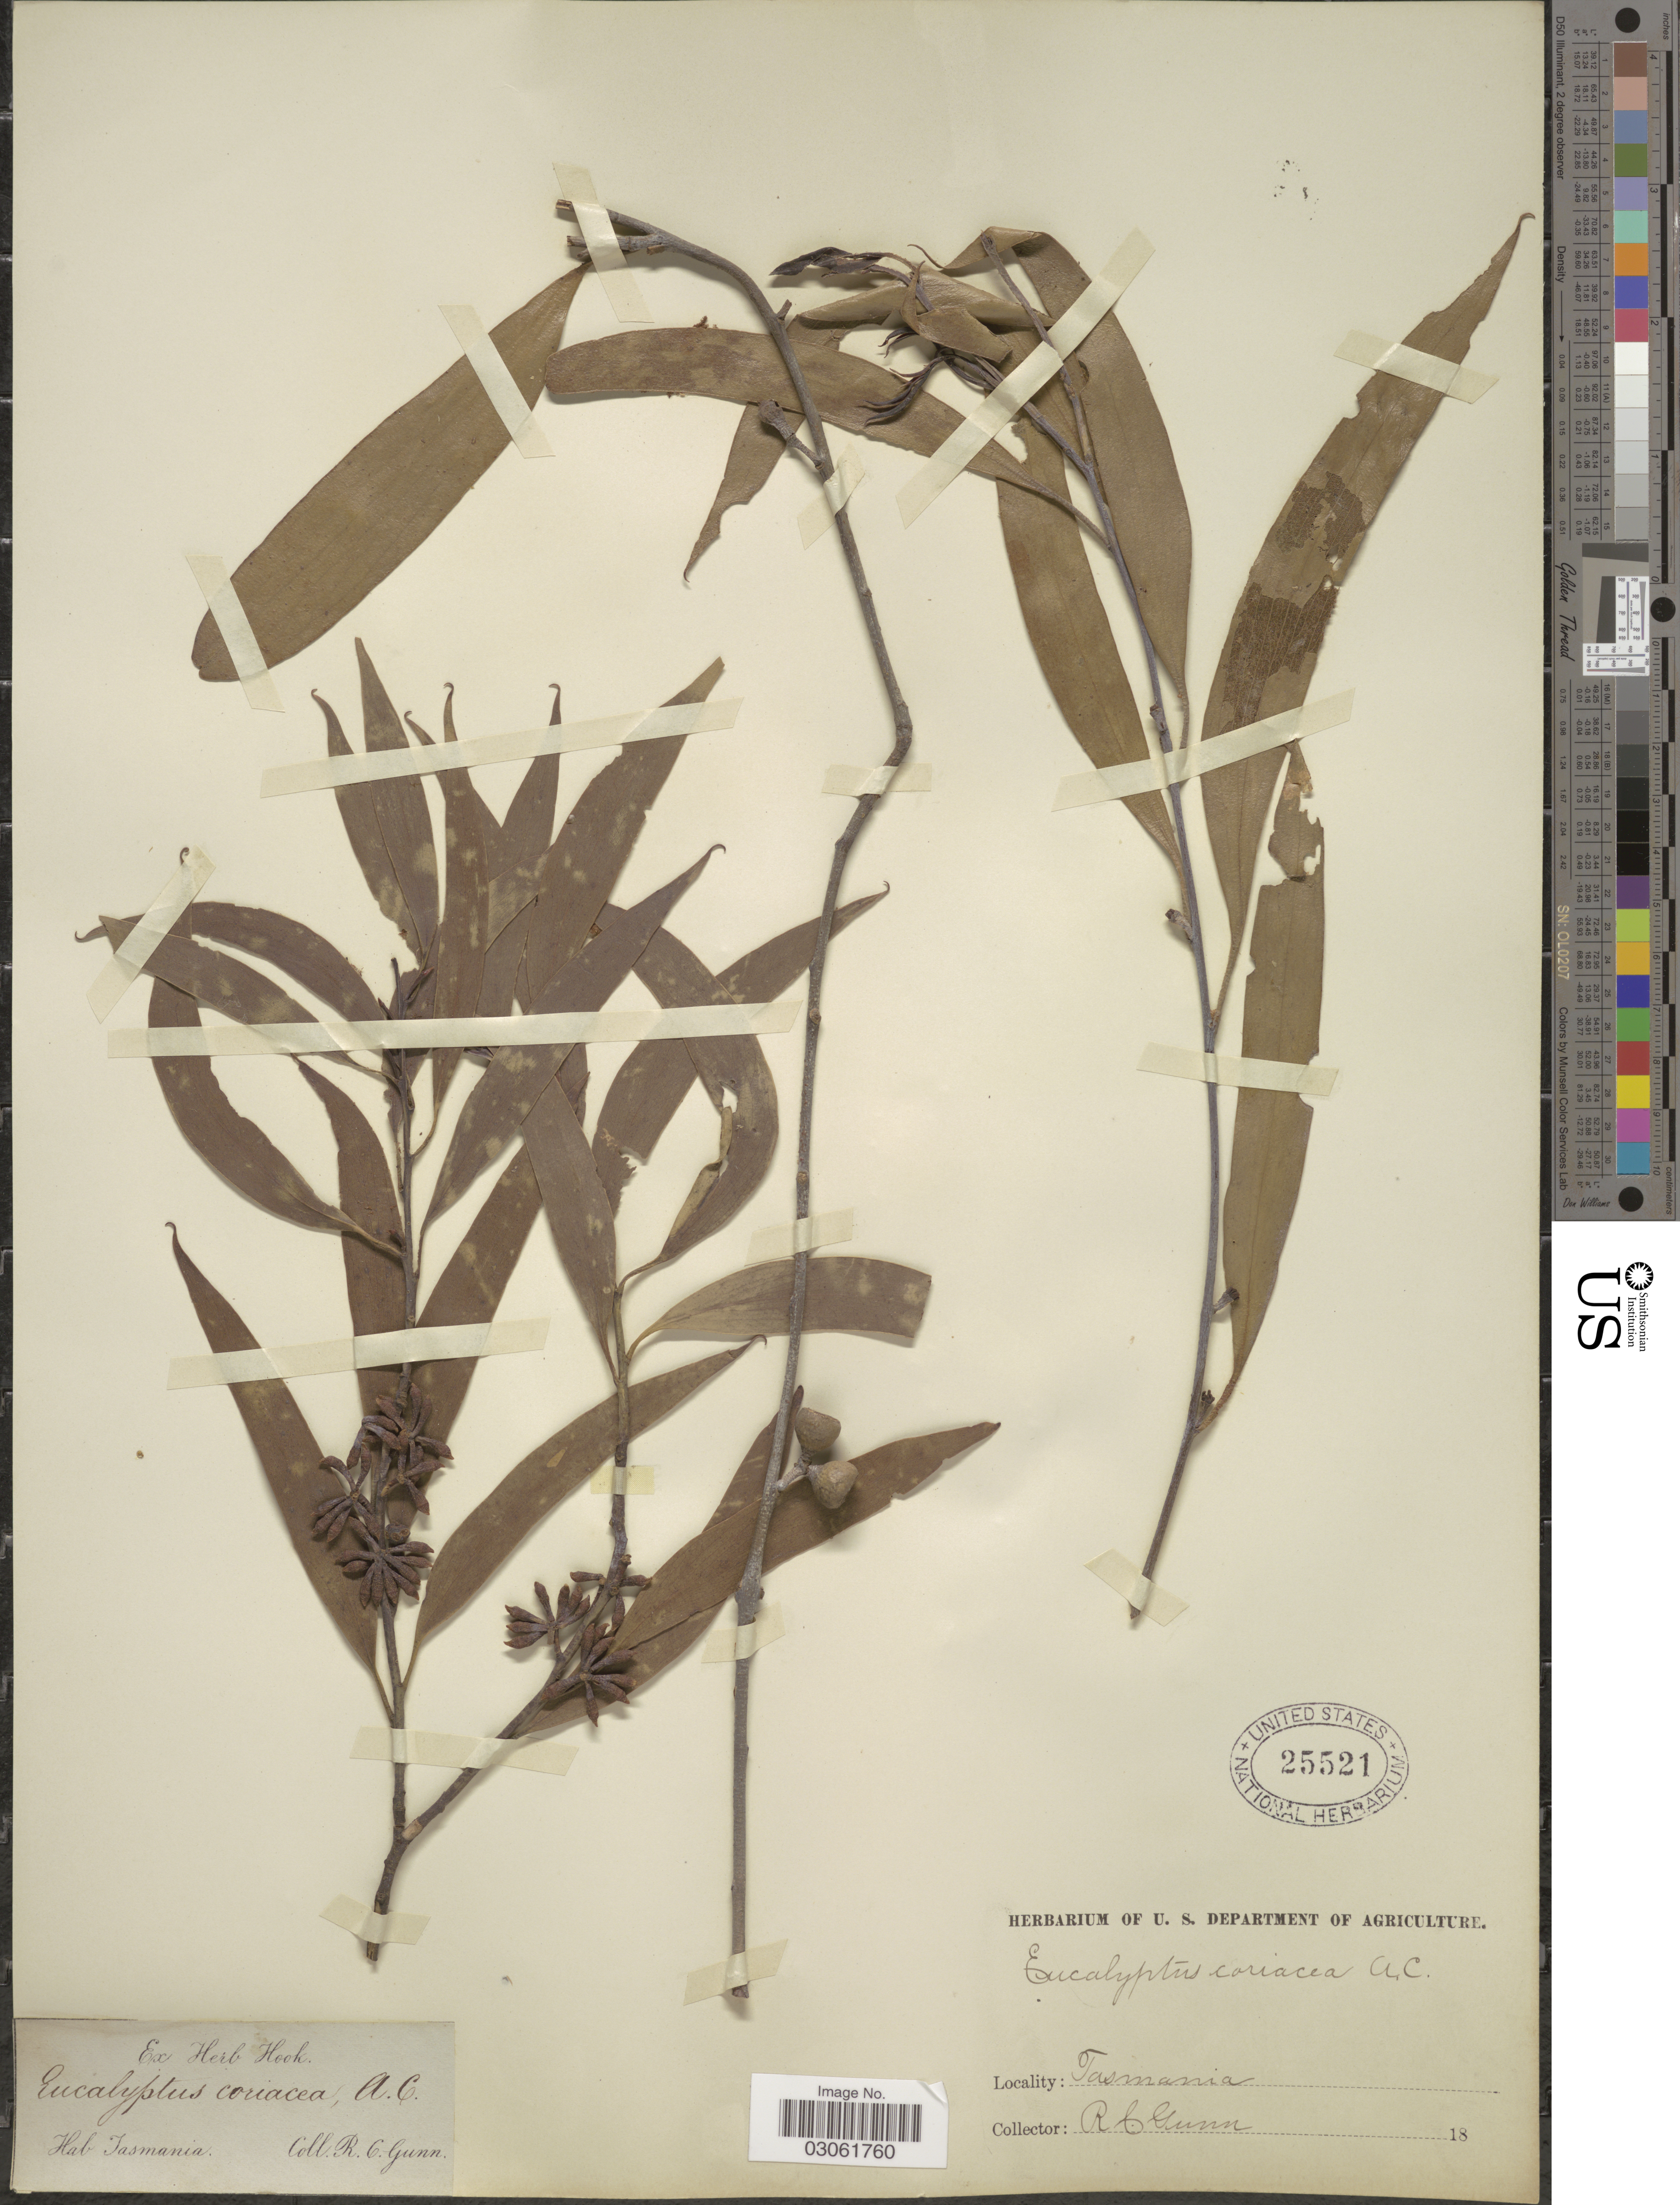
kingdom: Plantae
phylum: Tracheophyta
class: Magnoliopsida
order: Myrtales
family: Myrtaceae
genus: Eucalyptus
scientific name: Eucalyptus pauciflora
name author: Sieber ex Spreng.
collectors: R. Gunn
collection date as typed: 18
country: Australia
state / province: Tasmania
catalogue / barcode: US 25521